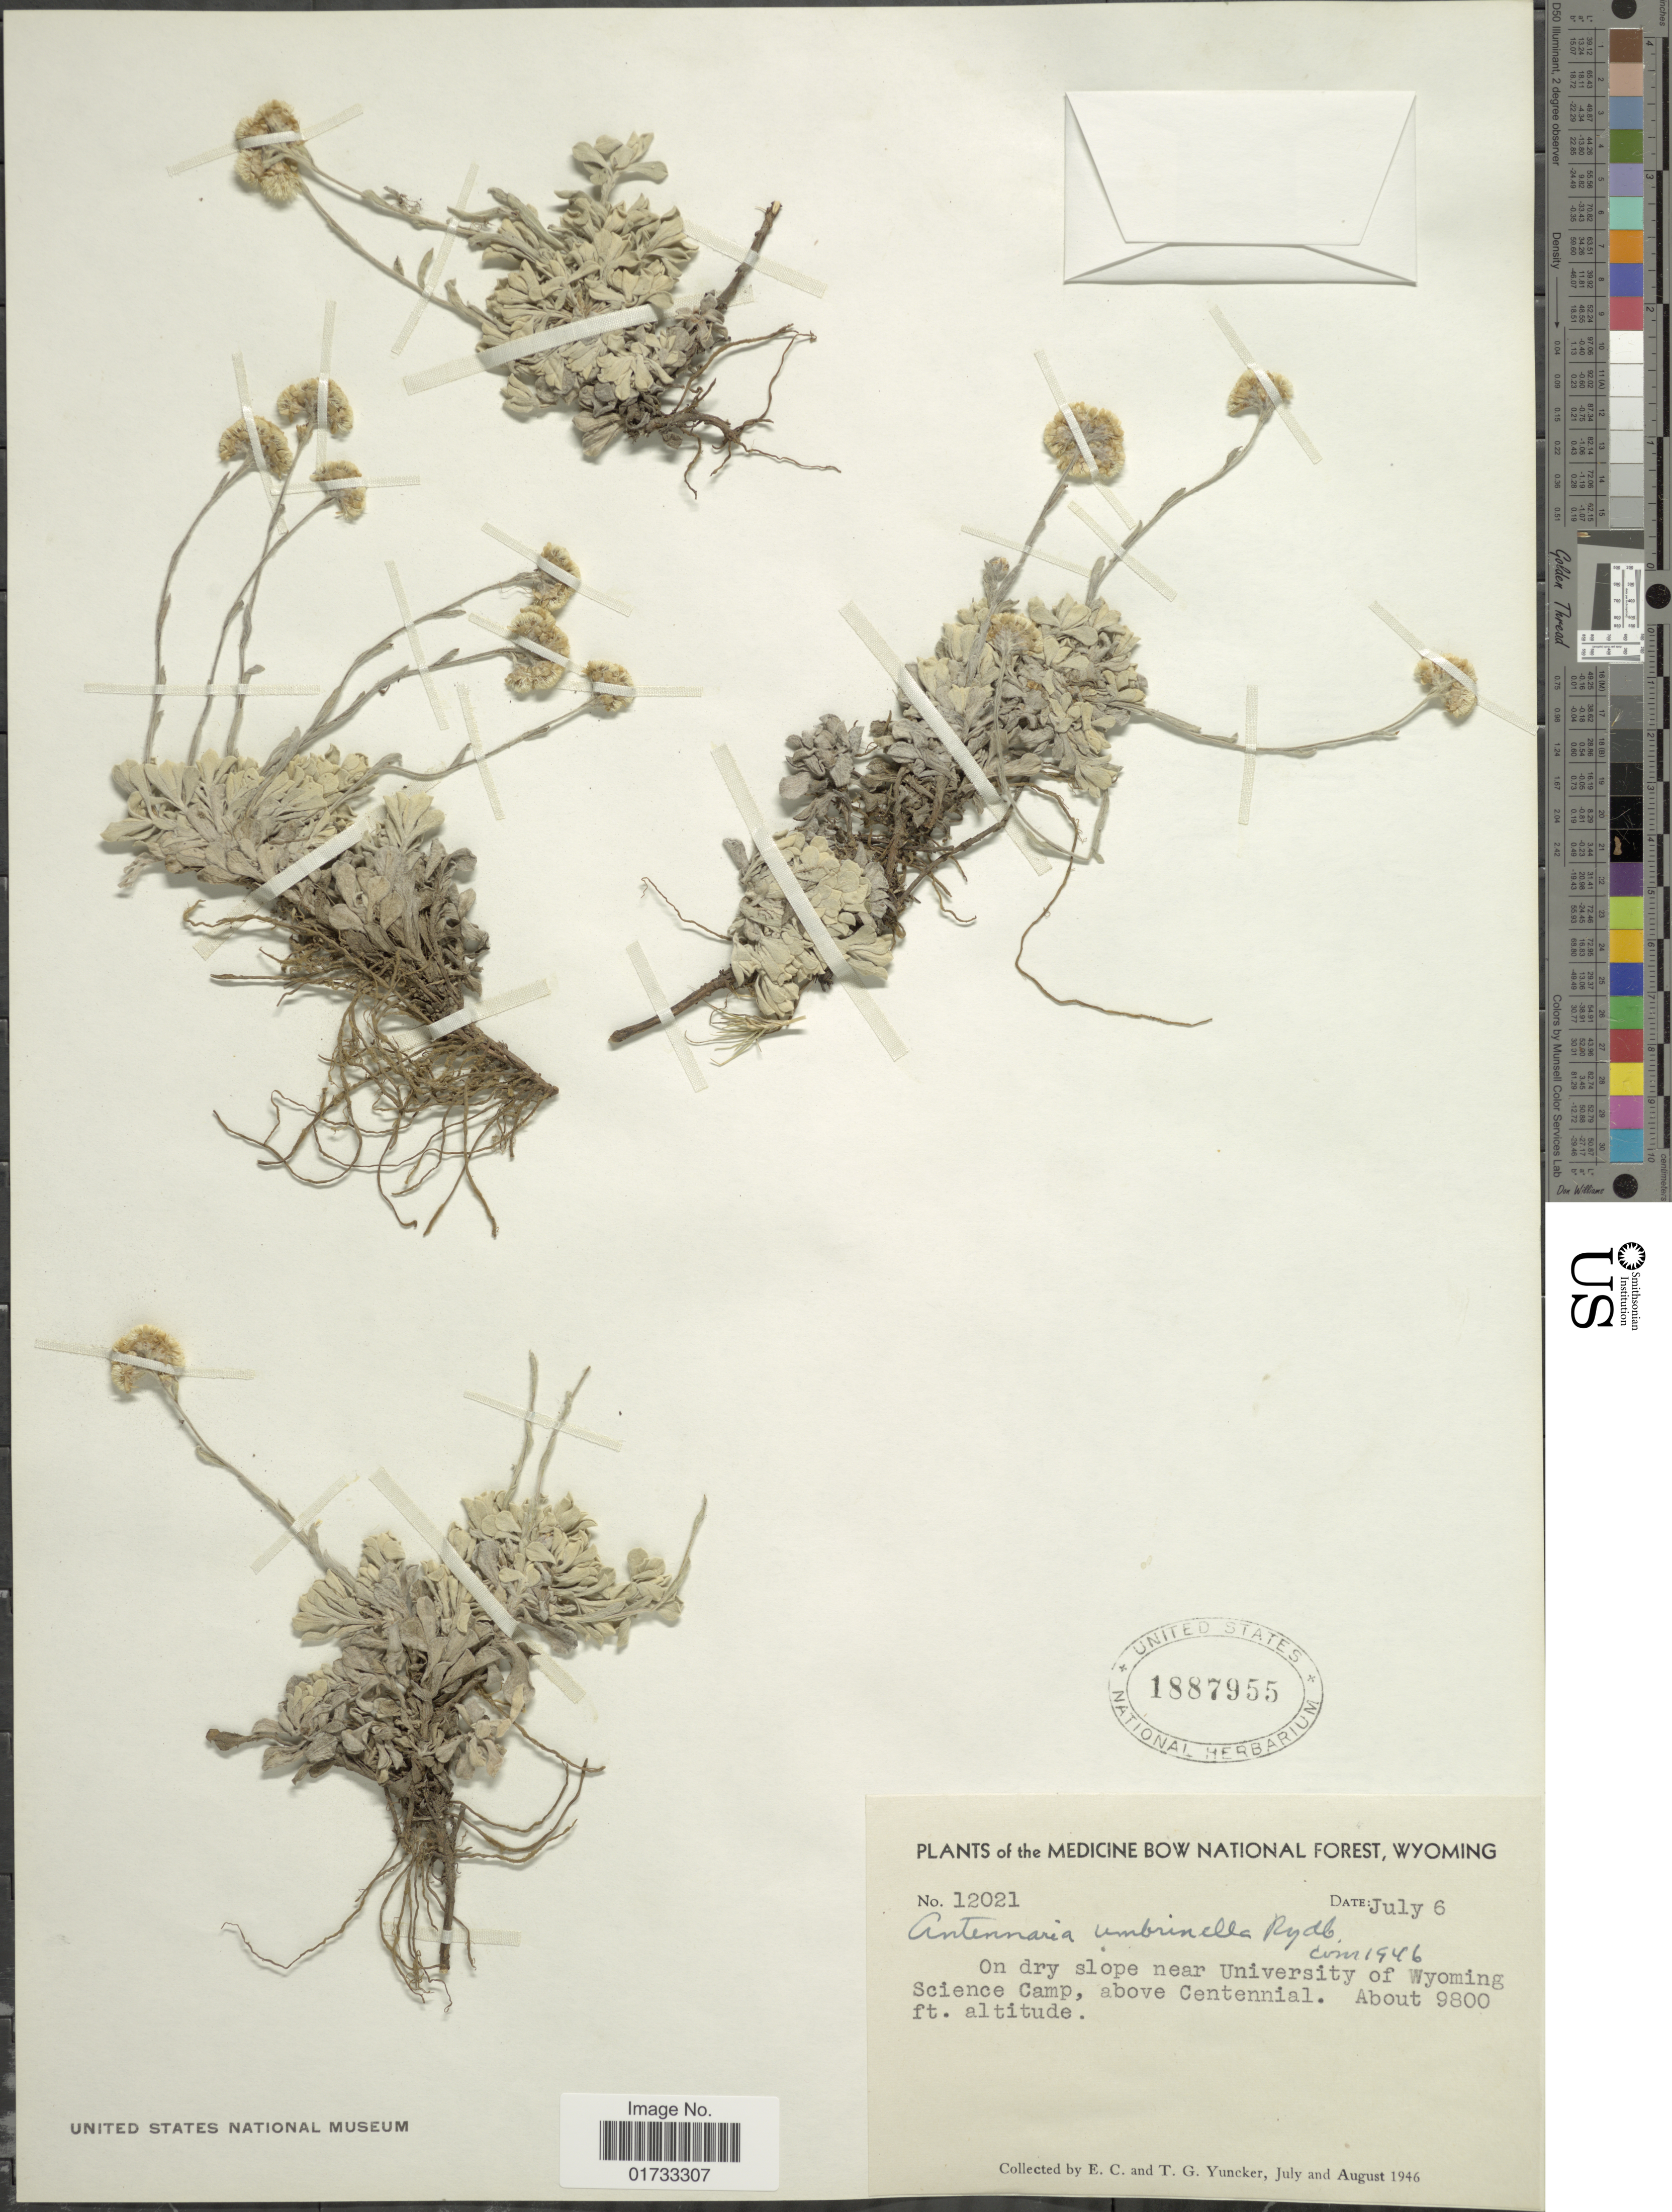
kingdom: Plantae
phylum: Tracheophyta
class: Magnoliopsida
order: Asterales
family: Asteraceae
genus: Antennaria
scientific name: Antennaria umbrinella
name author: Rydb.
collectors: E. C. Yuncker & T. G. Yuncker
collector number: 12021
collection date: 1946-07/1946-08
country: United States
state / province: Wyoming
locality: Medicine Bow National Forest, on dry slope near University of Wyoming Science Camp, above Centennial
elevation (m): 2987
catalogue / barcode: US 1887955